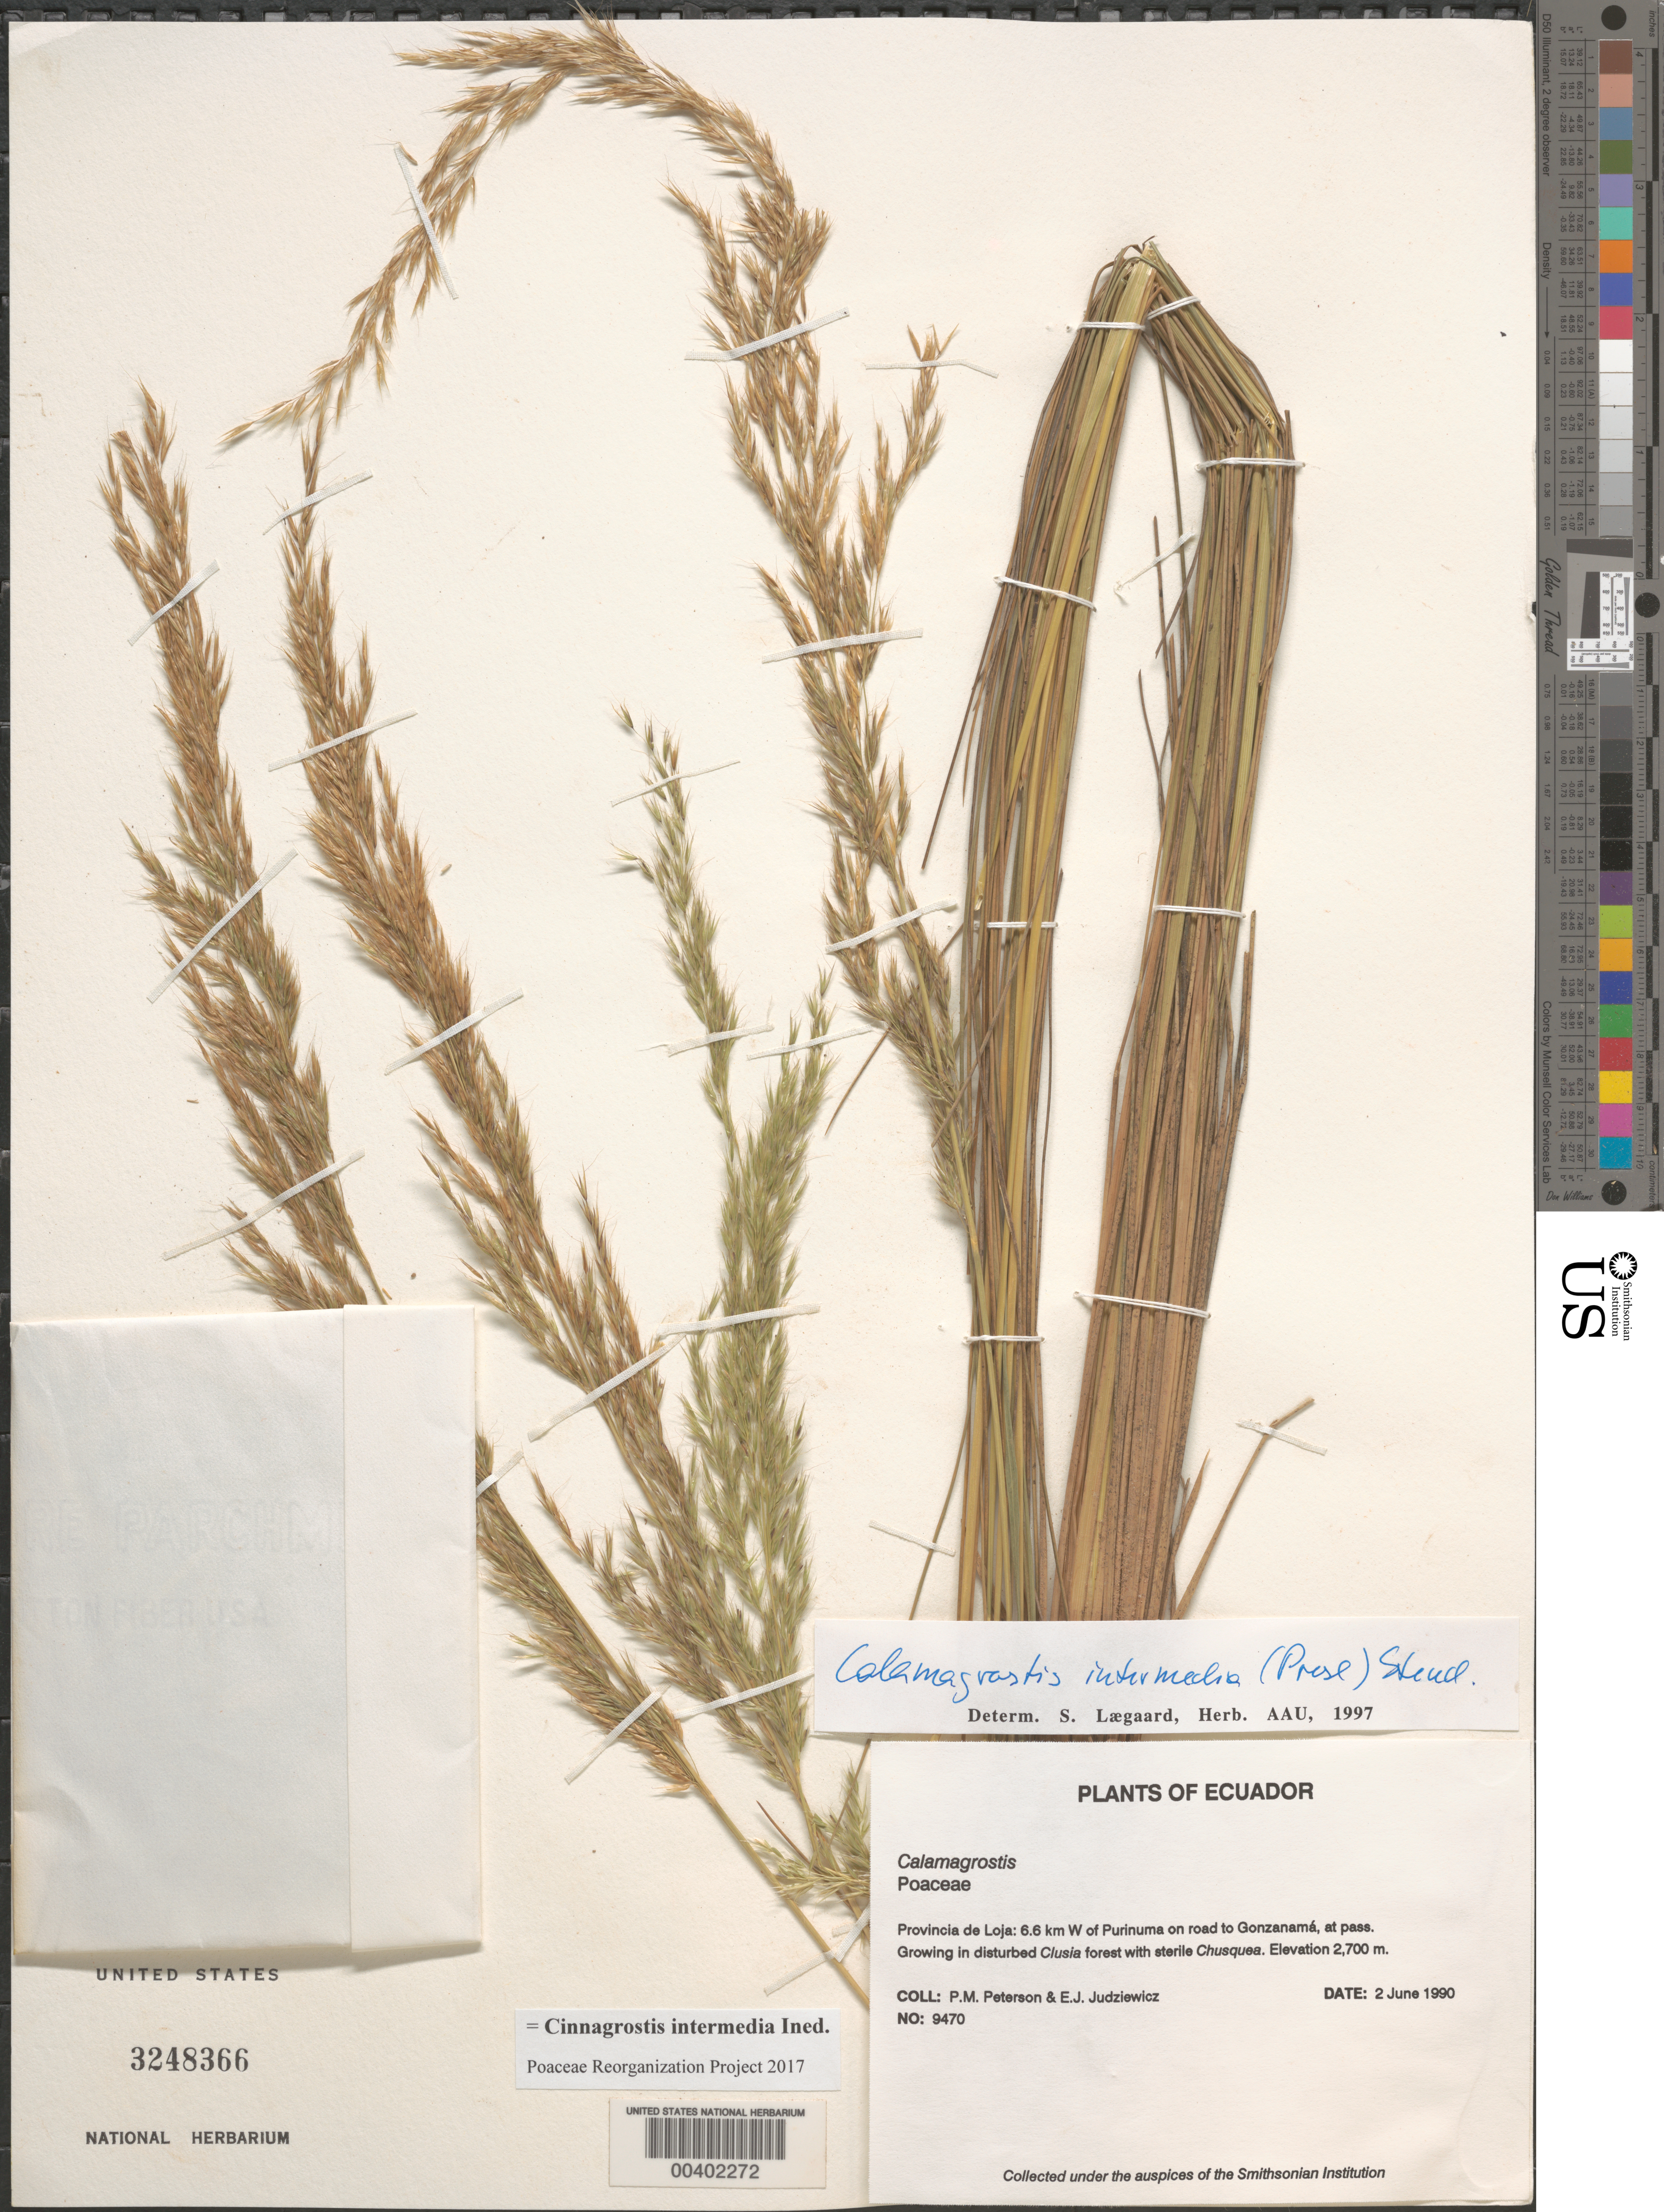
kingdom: Plantae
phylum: Tracheophyta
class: Liliopsida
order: Poales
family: Poaceae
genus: Cinnagrostis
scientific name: Cinnagrostis intermedia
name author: (J. Presl) P.M. Peterson et al.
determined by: Poaceae Reorganization Project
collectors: P. M. Peterson & E. J. Judziewicz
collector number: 09470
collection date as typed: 02 Jun 1990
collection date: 1990-06-02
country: Ecuador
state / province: Loja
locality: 6.6 km W of Purinuma on road to Gonzanamá, at Pass.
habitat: Growing in disturbed Clusia forest with sterile Chusquea.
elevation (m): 2700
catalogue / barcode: US 3248366